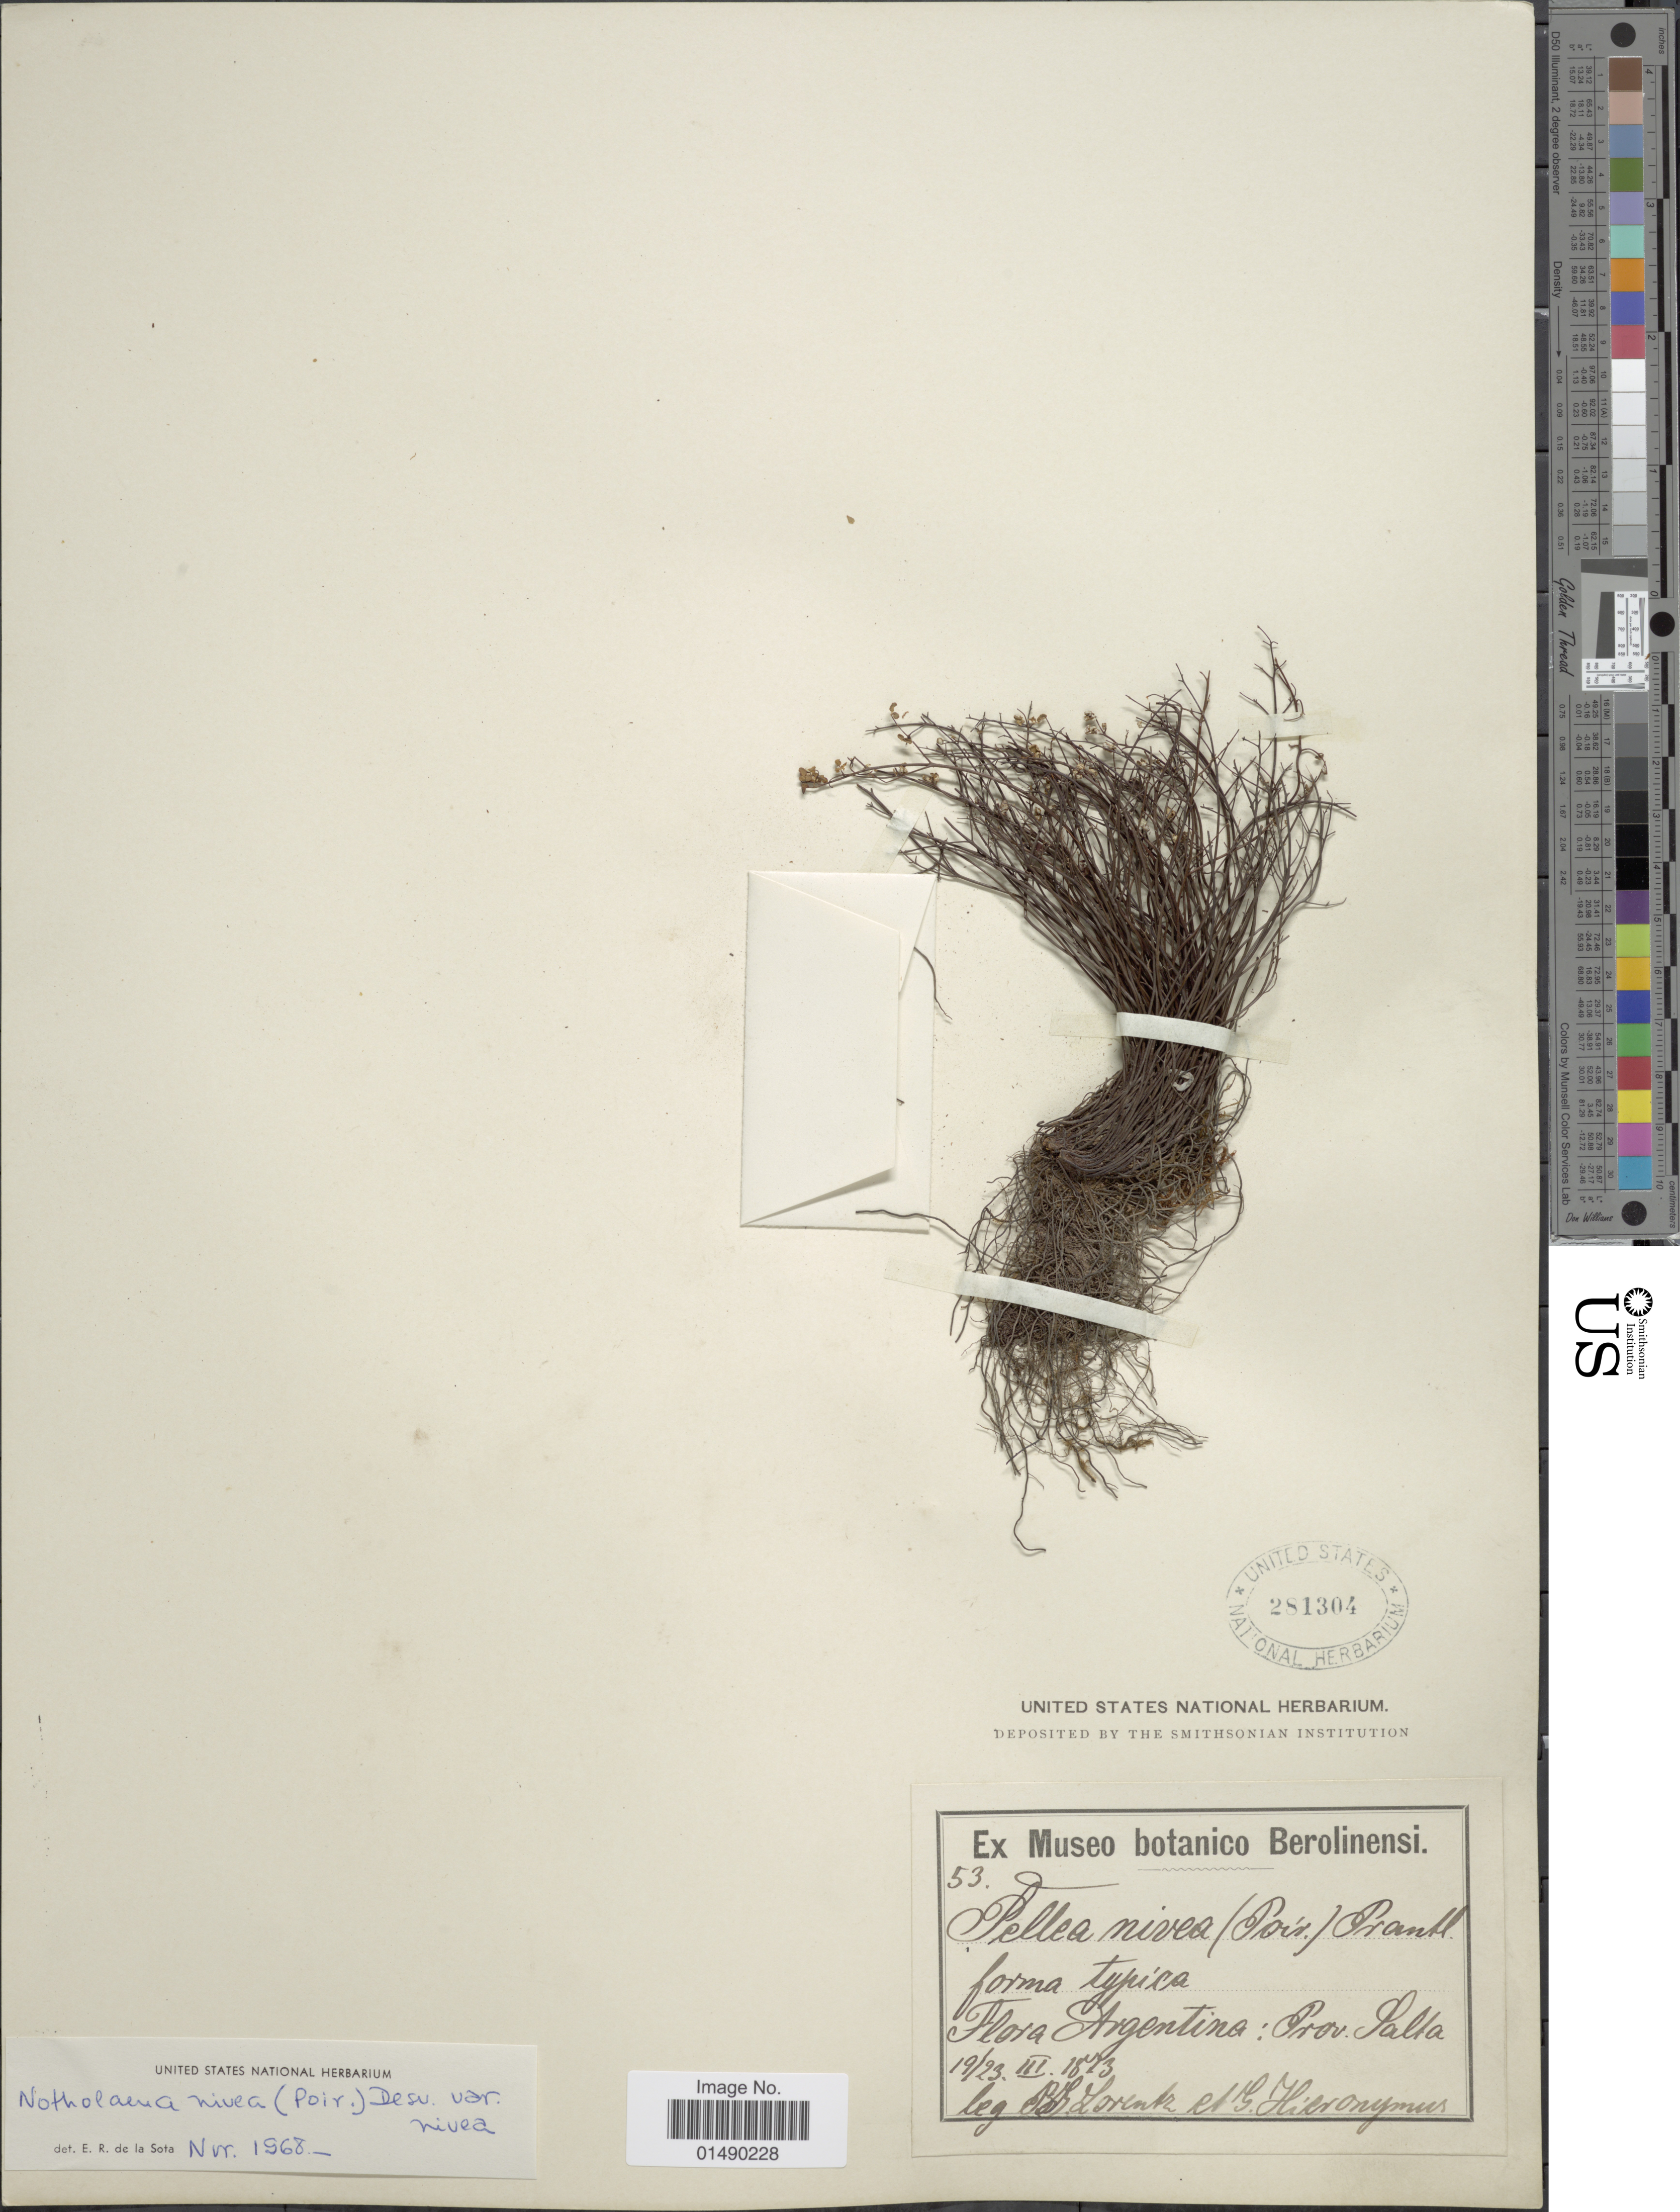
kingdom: Plantae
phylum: Tracheophyta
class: Polypodiopsida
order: Polypodiales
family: Pteridaceae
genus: Argyrochosma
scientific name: Argyrochosma nivea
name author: (Poir.) Windham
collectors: P. G. Lorentz & G. H. Hieronymus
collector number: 53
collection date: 1873-03-19/1873-03-23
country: Argentina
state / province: Salta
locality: Argentina: Prov. Salta.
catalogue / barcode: US 281304